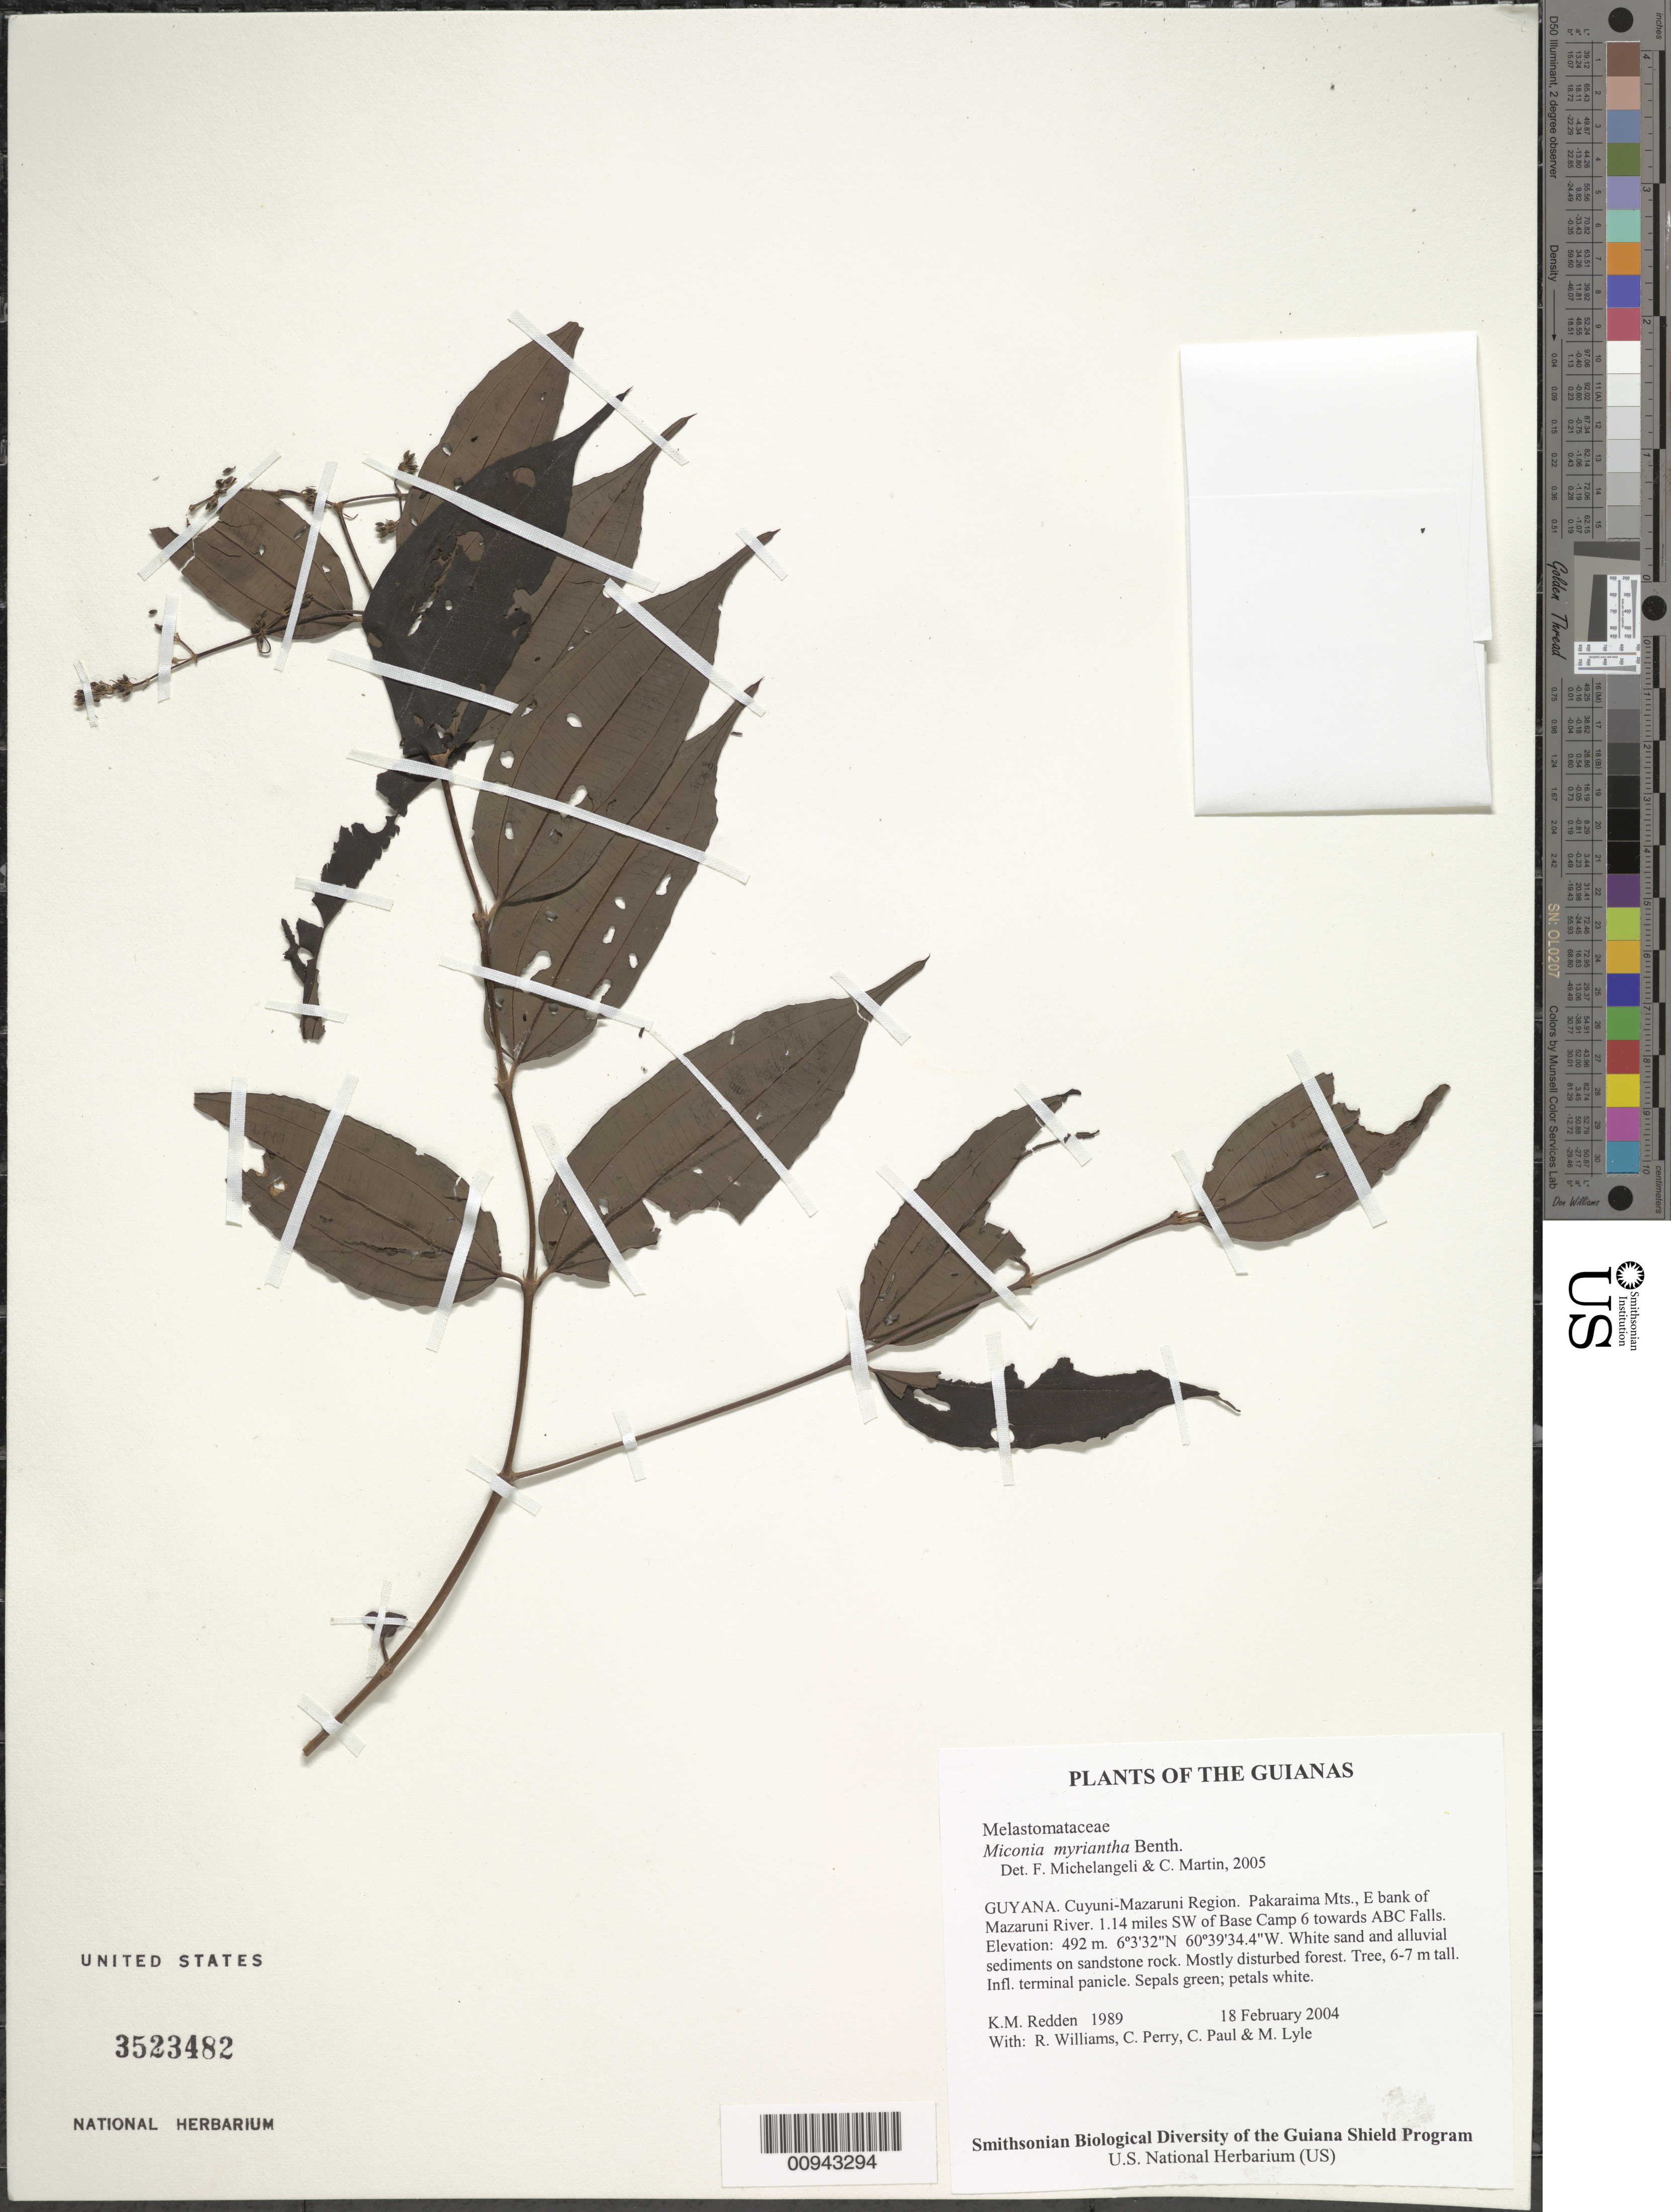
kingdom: Plantae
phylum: Tracheophyta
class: Magnoliopsida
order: Myrtales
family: Melastomataceae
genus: Miconia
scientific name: Miconia myriantha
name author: Benth.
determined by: Michelangeli, F. A.; Martin, C.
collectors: K. M. Redden, R. Williams, C. Perry, C. Paul & M. Lyle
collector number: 1989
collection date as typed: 18 February 2004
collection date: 2004-02-18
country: Guyana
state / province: Cuyuni-Mazaruni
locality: Pakaraima Mts., E bank of Mazaruni River. 1.14 miles SW of Base Camp 6 towards ABC Falls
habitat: White sand and alluvial sediments on sandstone rock. Mostly disturbed forest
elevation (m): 492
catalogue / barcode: US 3523482